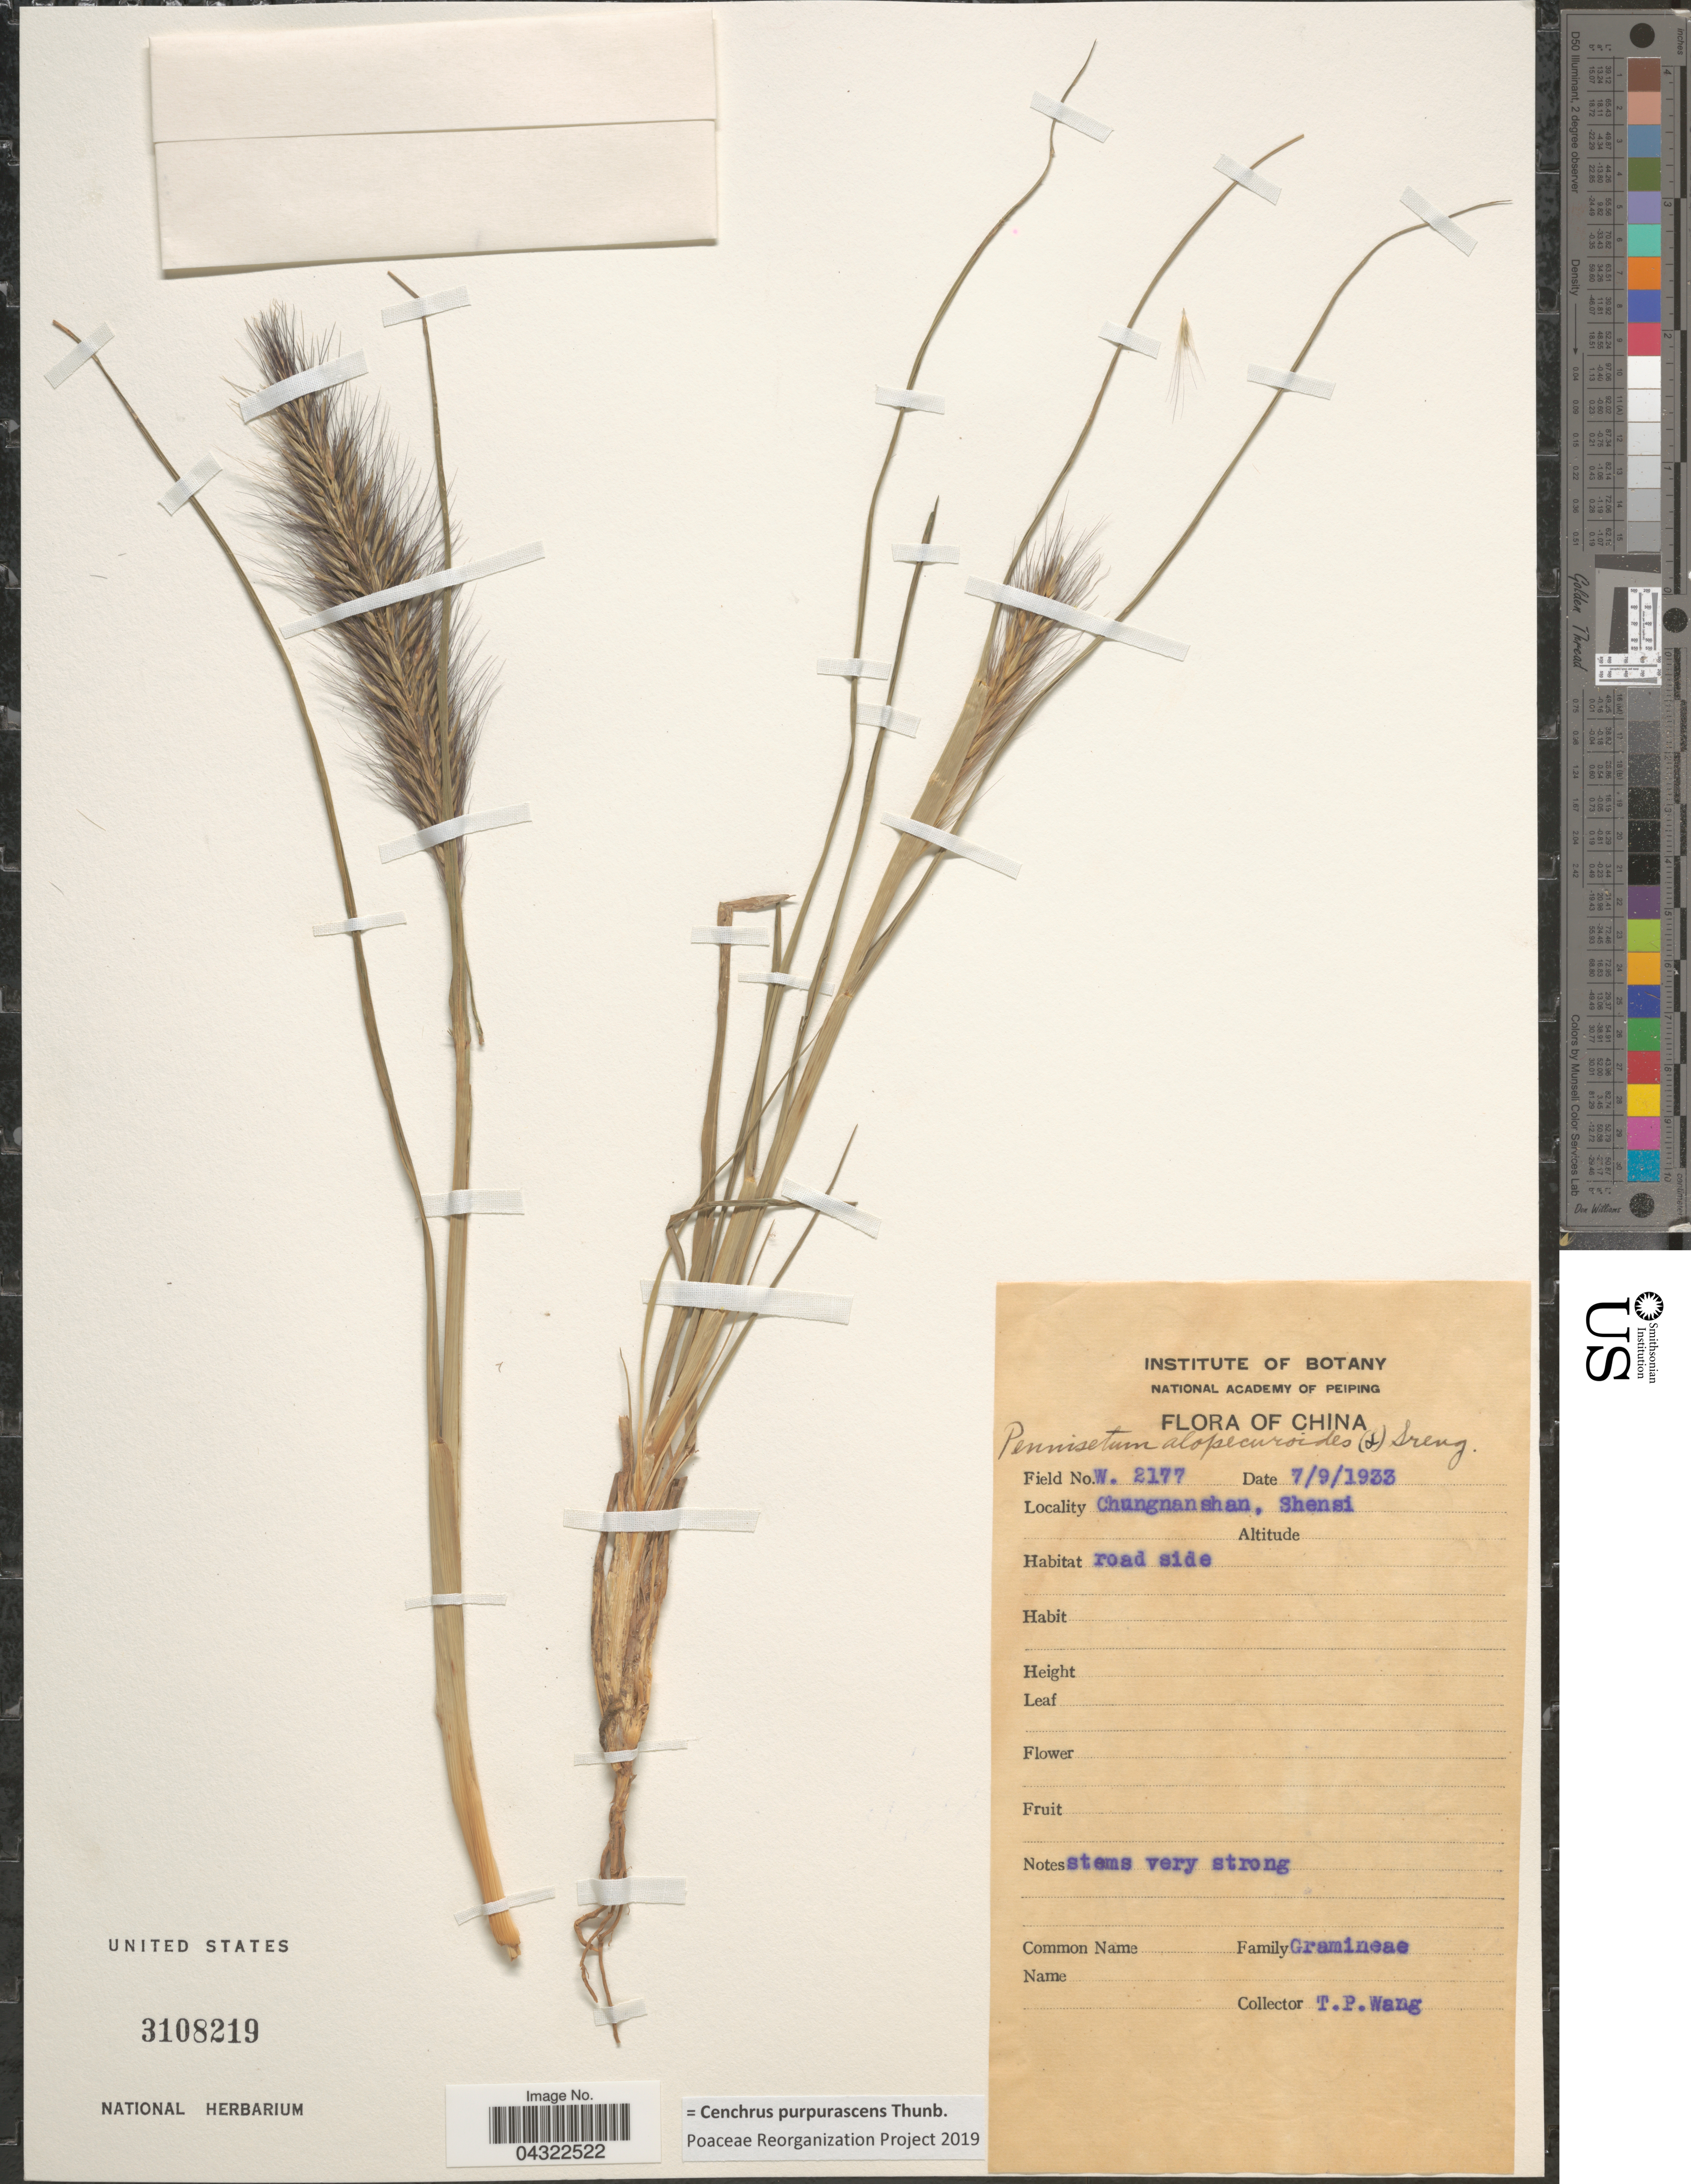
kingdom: Plantae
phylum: Tracheophyta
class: Liliopsida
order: Poales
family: Poaceae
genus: Cenchrus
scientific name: Cenchrus purpurascens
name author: Thunb.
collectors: T. Wang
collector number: W. 2177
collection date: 1933-09-07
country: China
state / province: Shaanxi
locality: Chungnanshan, Shensi. Road side.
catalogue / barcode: US 3108219